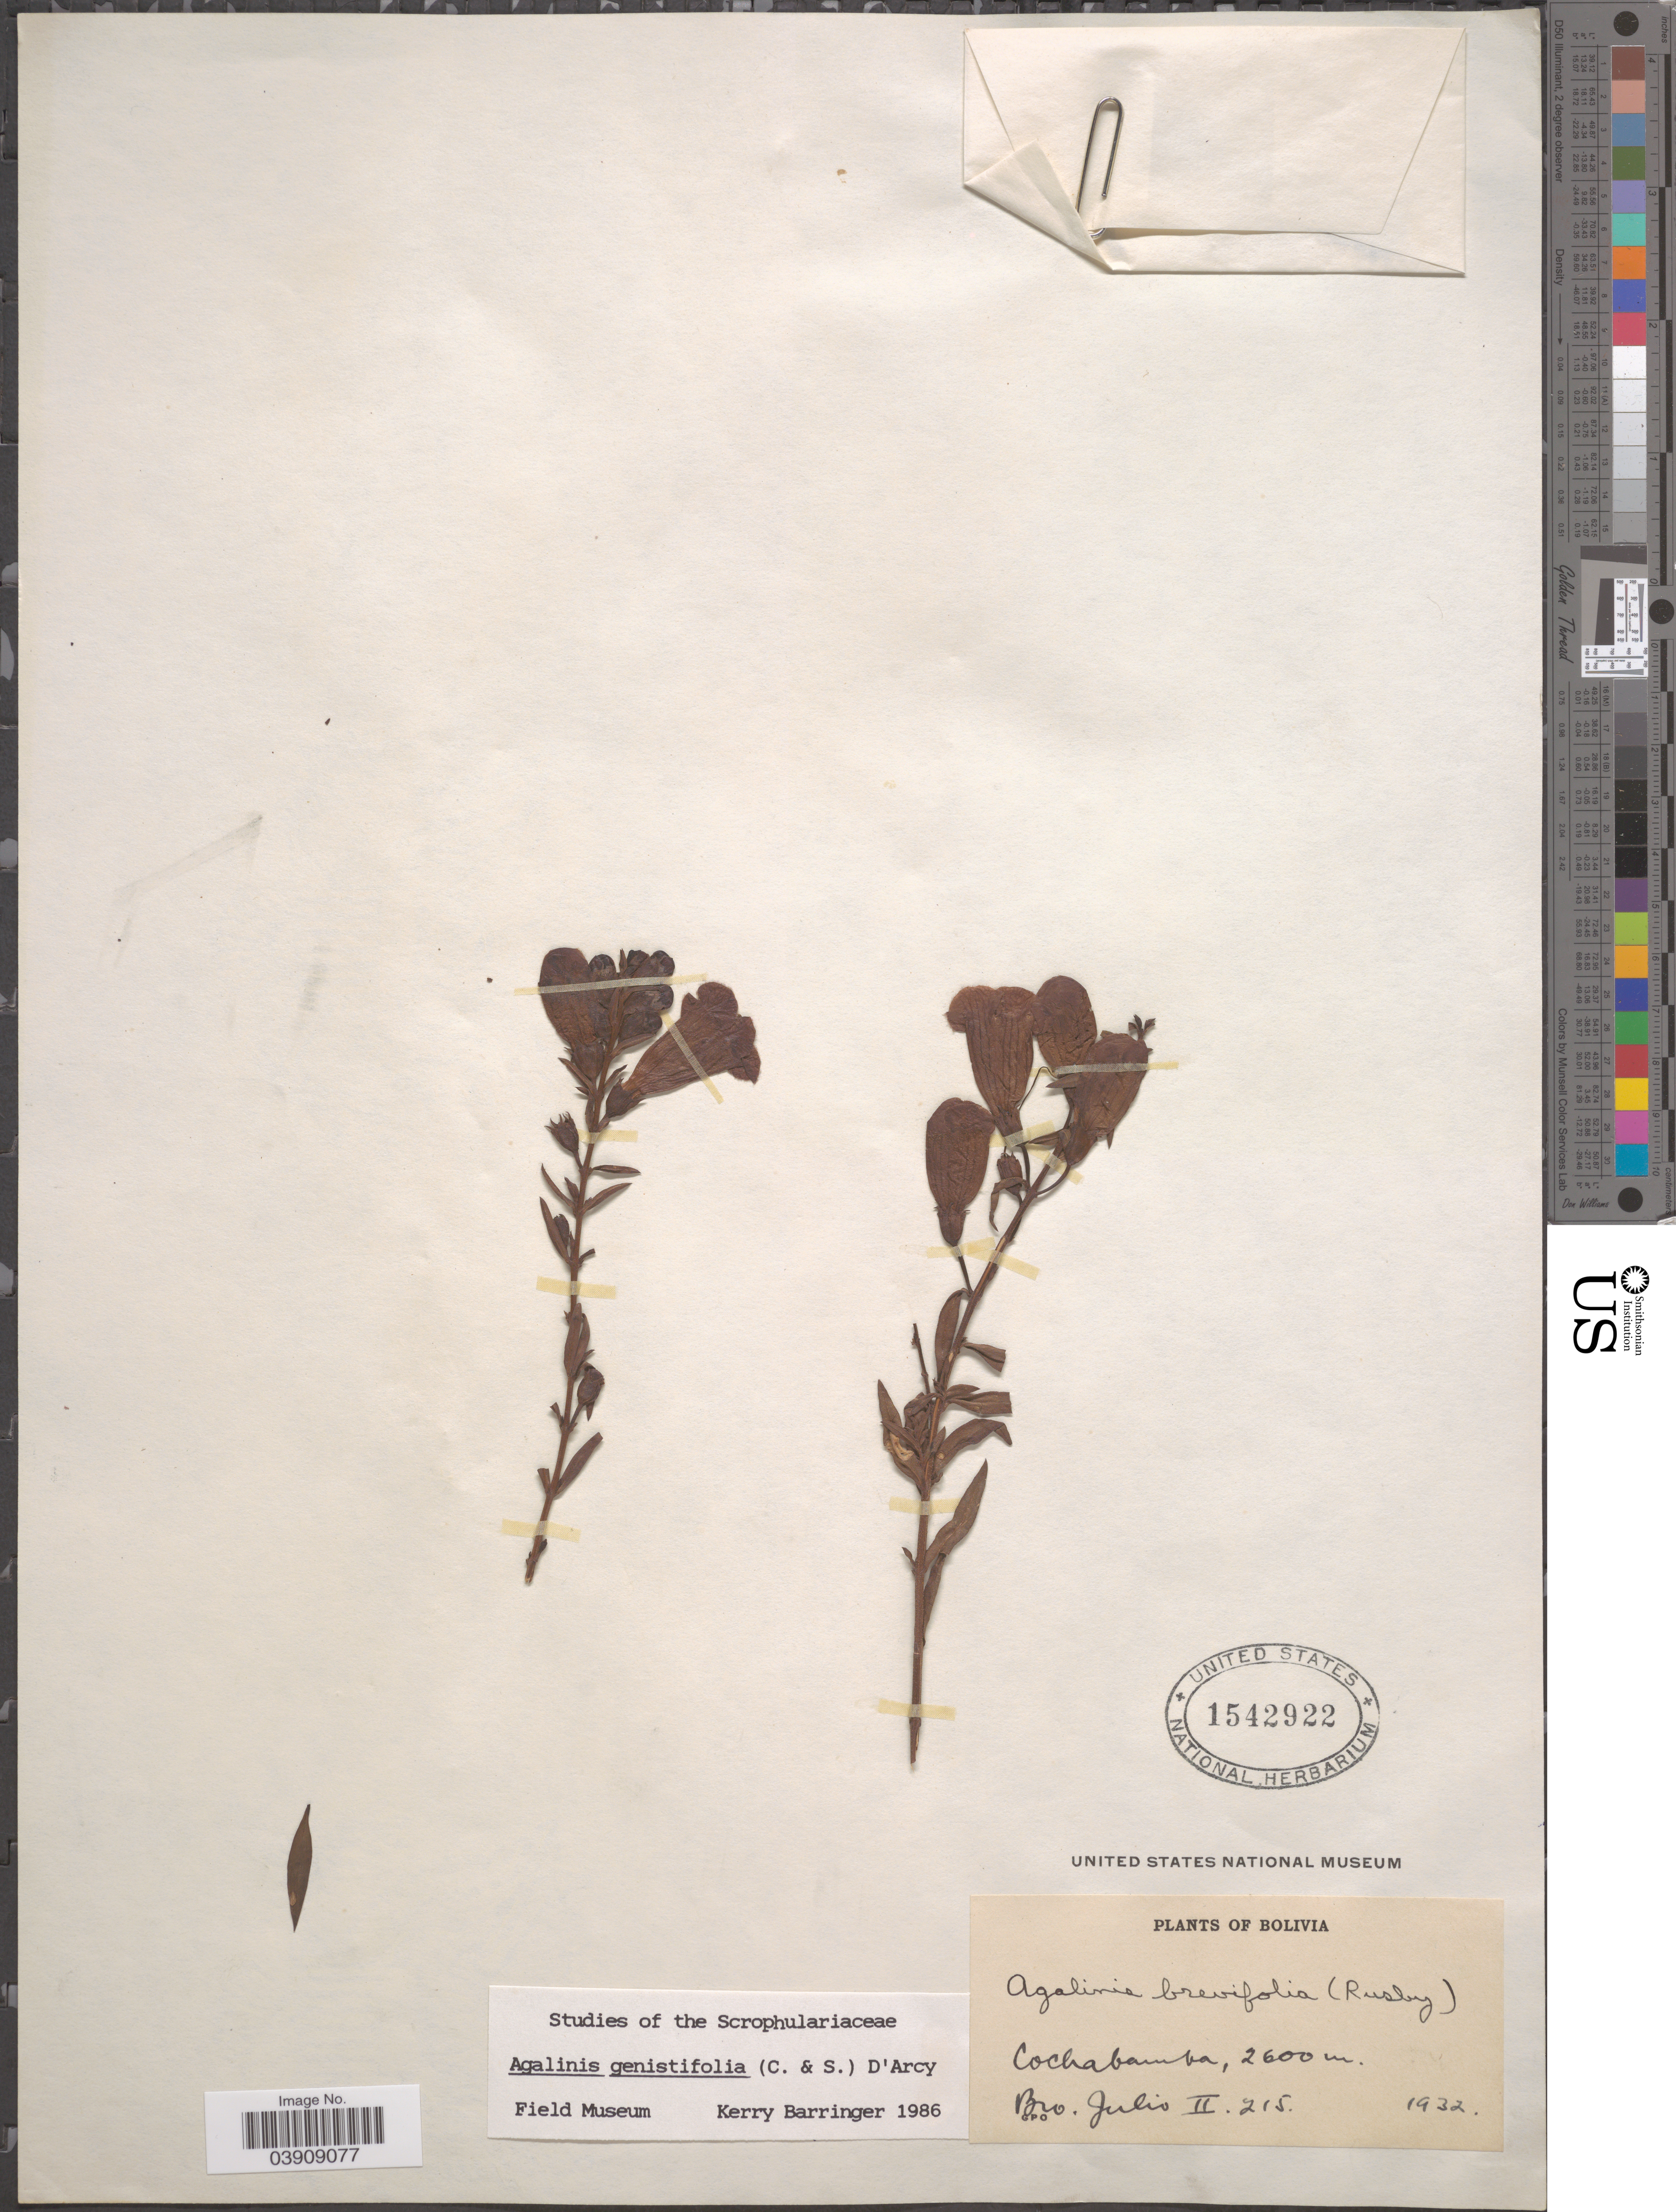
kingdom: Plantae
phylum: Tracheophyta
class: Magnoliopsida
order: Lamiales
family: Orobanchaceae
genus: Agalinis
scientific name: Agalinis genistifolia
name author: (Cham. & Schltdl.) D'Arcy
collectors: Bro. Julio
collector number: II215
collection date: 1932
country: Bolivia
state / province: Cochabamba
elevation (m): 2600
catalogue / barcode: US 1542922